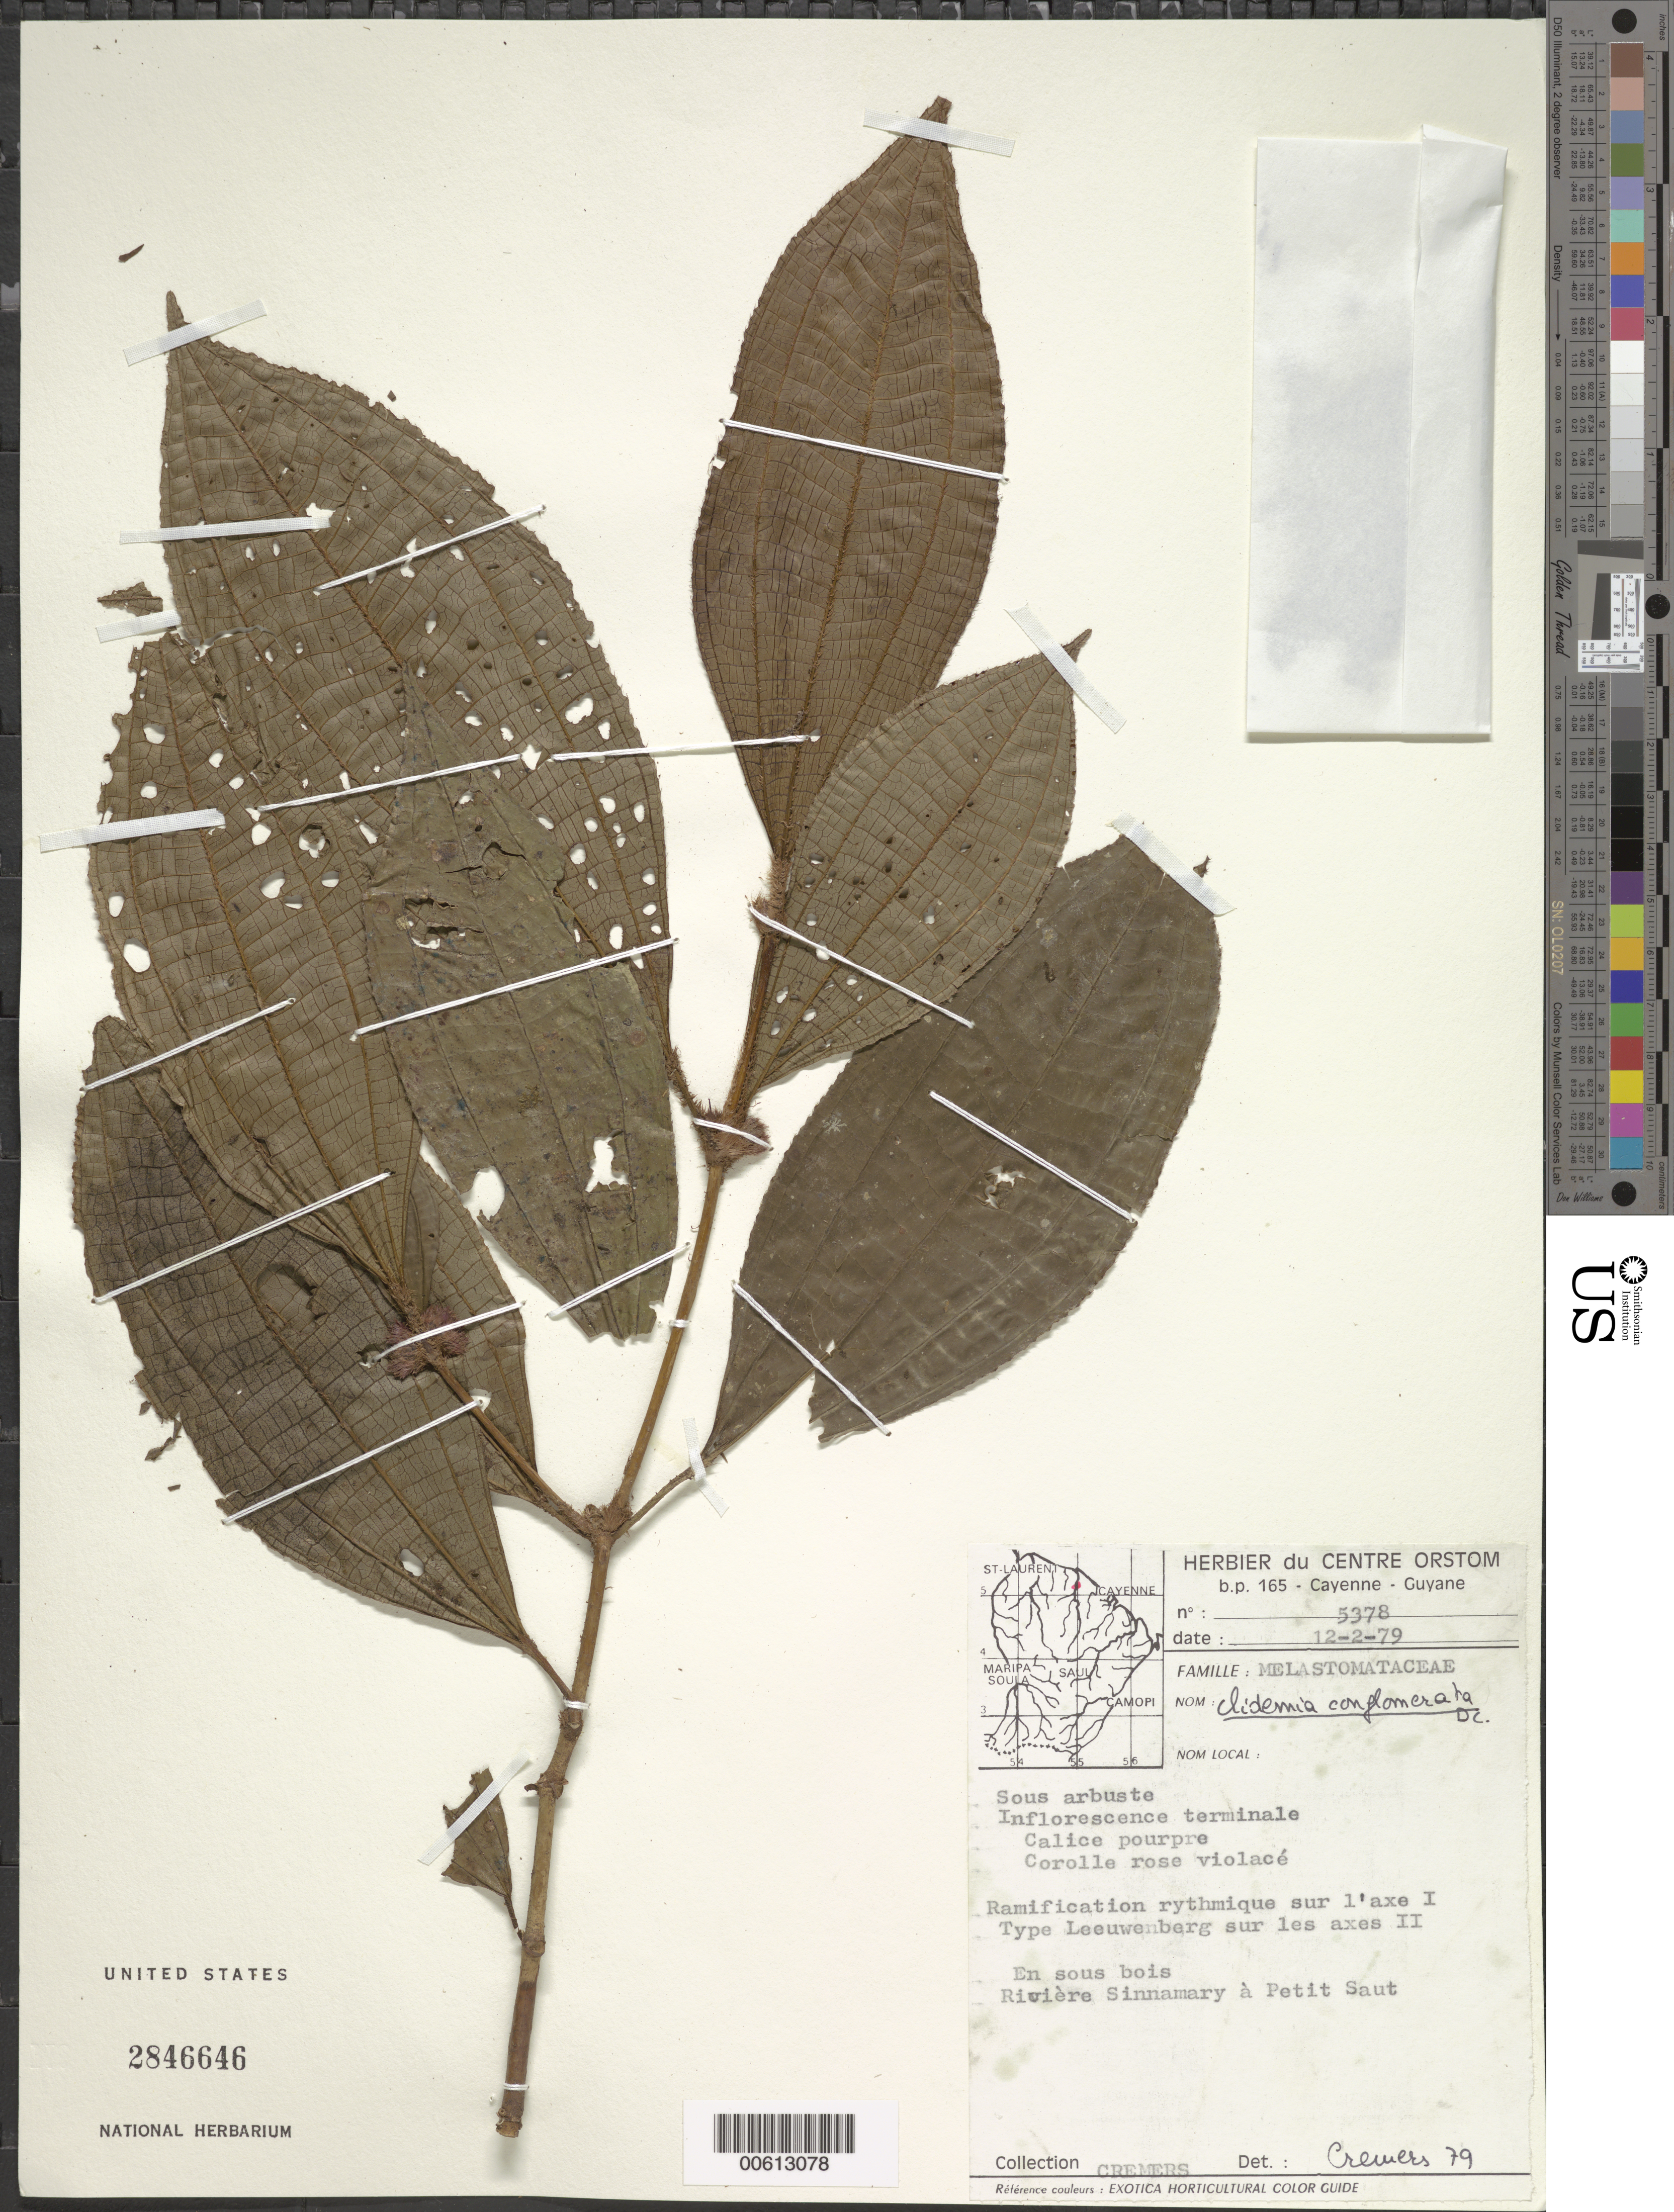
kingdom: Plantae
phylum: Tracheophyta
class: Magnoliopsida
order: Myrtales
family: Melastomataceae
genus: Clidemia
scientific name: Clidemia conglomerata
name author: DC.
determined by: Cremers, Georges A.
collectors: G. Cremers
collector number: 5378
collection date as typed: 12-Feb-79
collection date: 1979-02-12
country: French Guiana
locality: Rivière Sinnamary, Petit Saut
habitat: Sous bois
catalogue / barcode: US 2846646